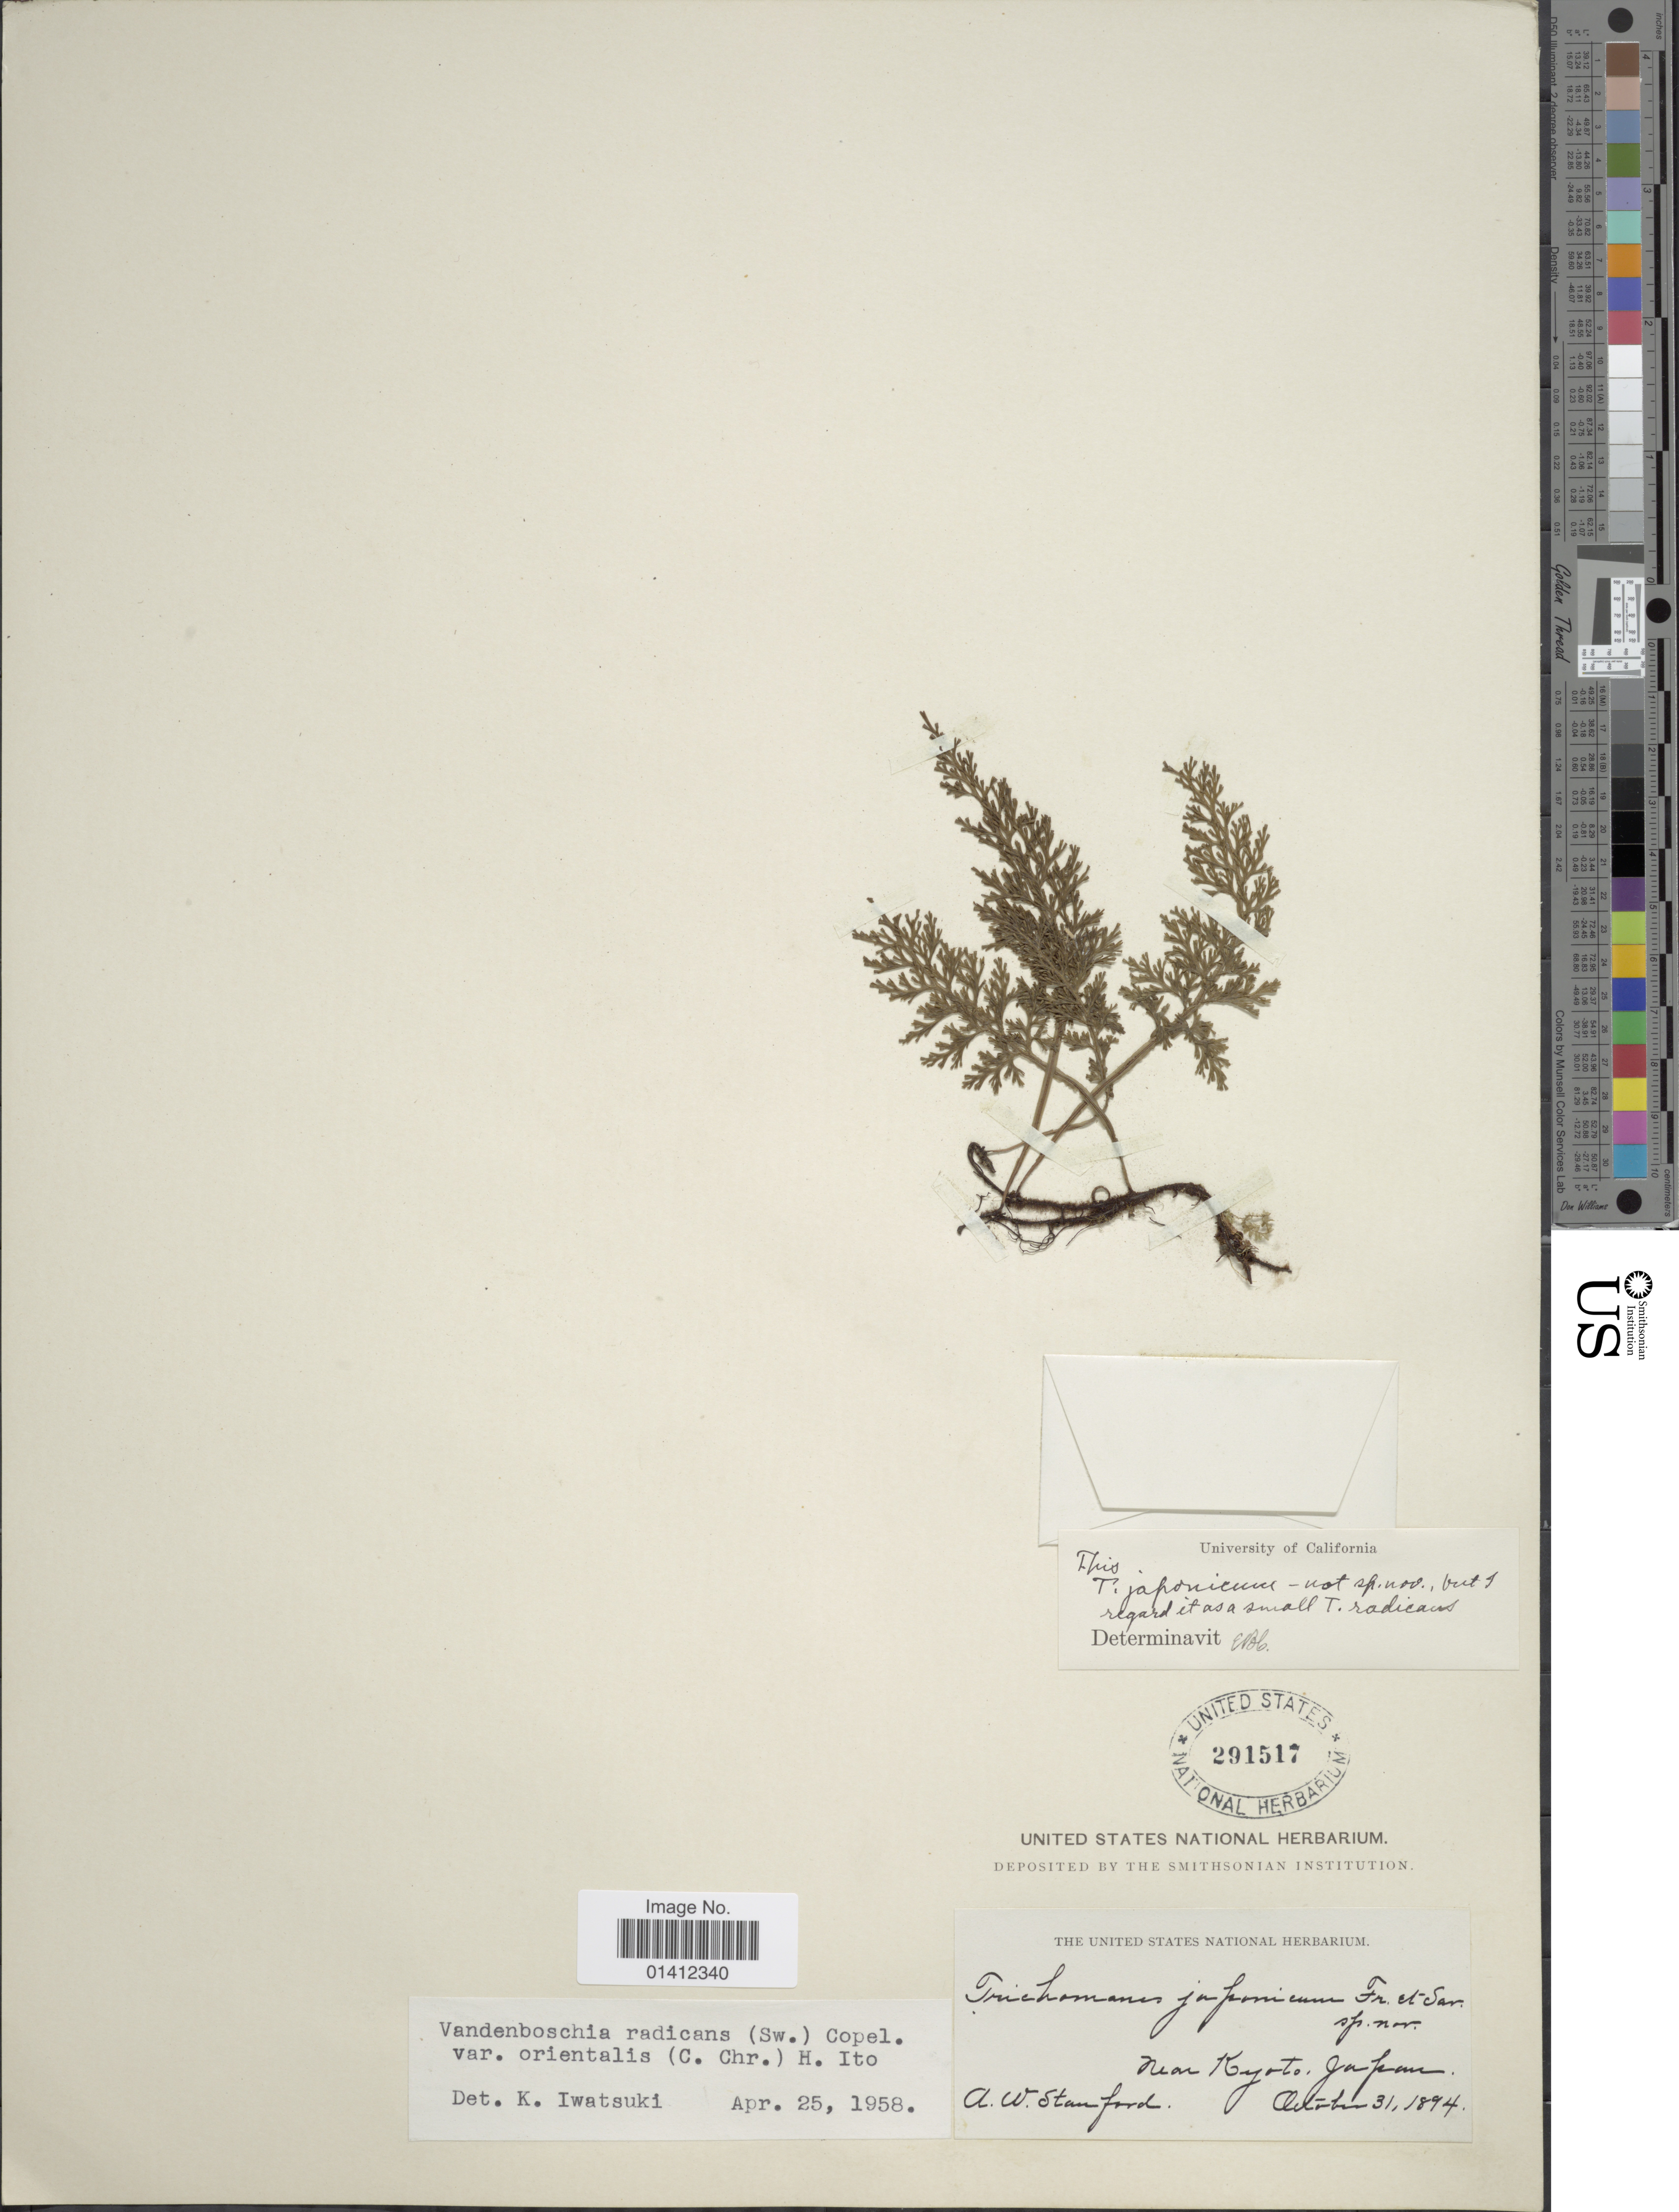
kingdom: Plantae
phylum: Tracheophyta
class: Polypodiopsida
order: Hymenophyllales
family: Hymenophyllaceae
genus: Vandenboschia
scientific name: Vandenboschia radicans var. orientalis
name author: (C. Chr.) H. Itô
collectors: A. Stanford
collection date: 1894-10-31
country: Japan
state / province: Kyoto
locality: Near Kyoto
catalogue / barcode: US 291517